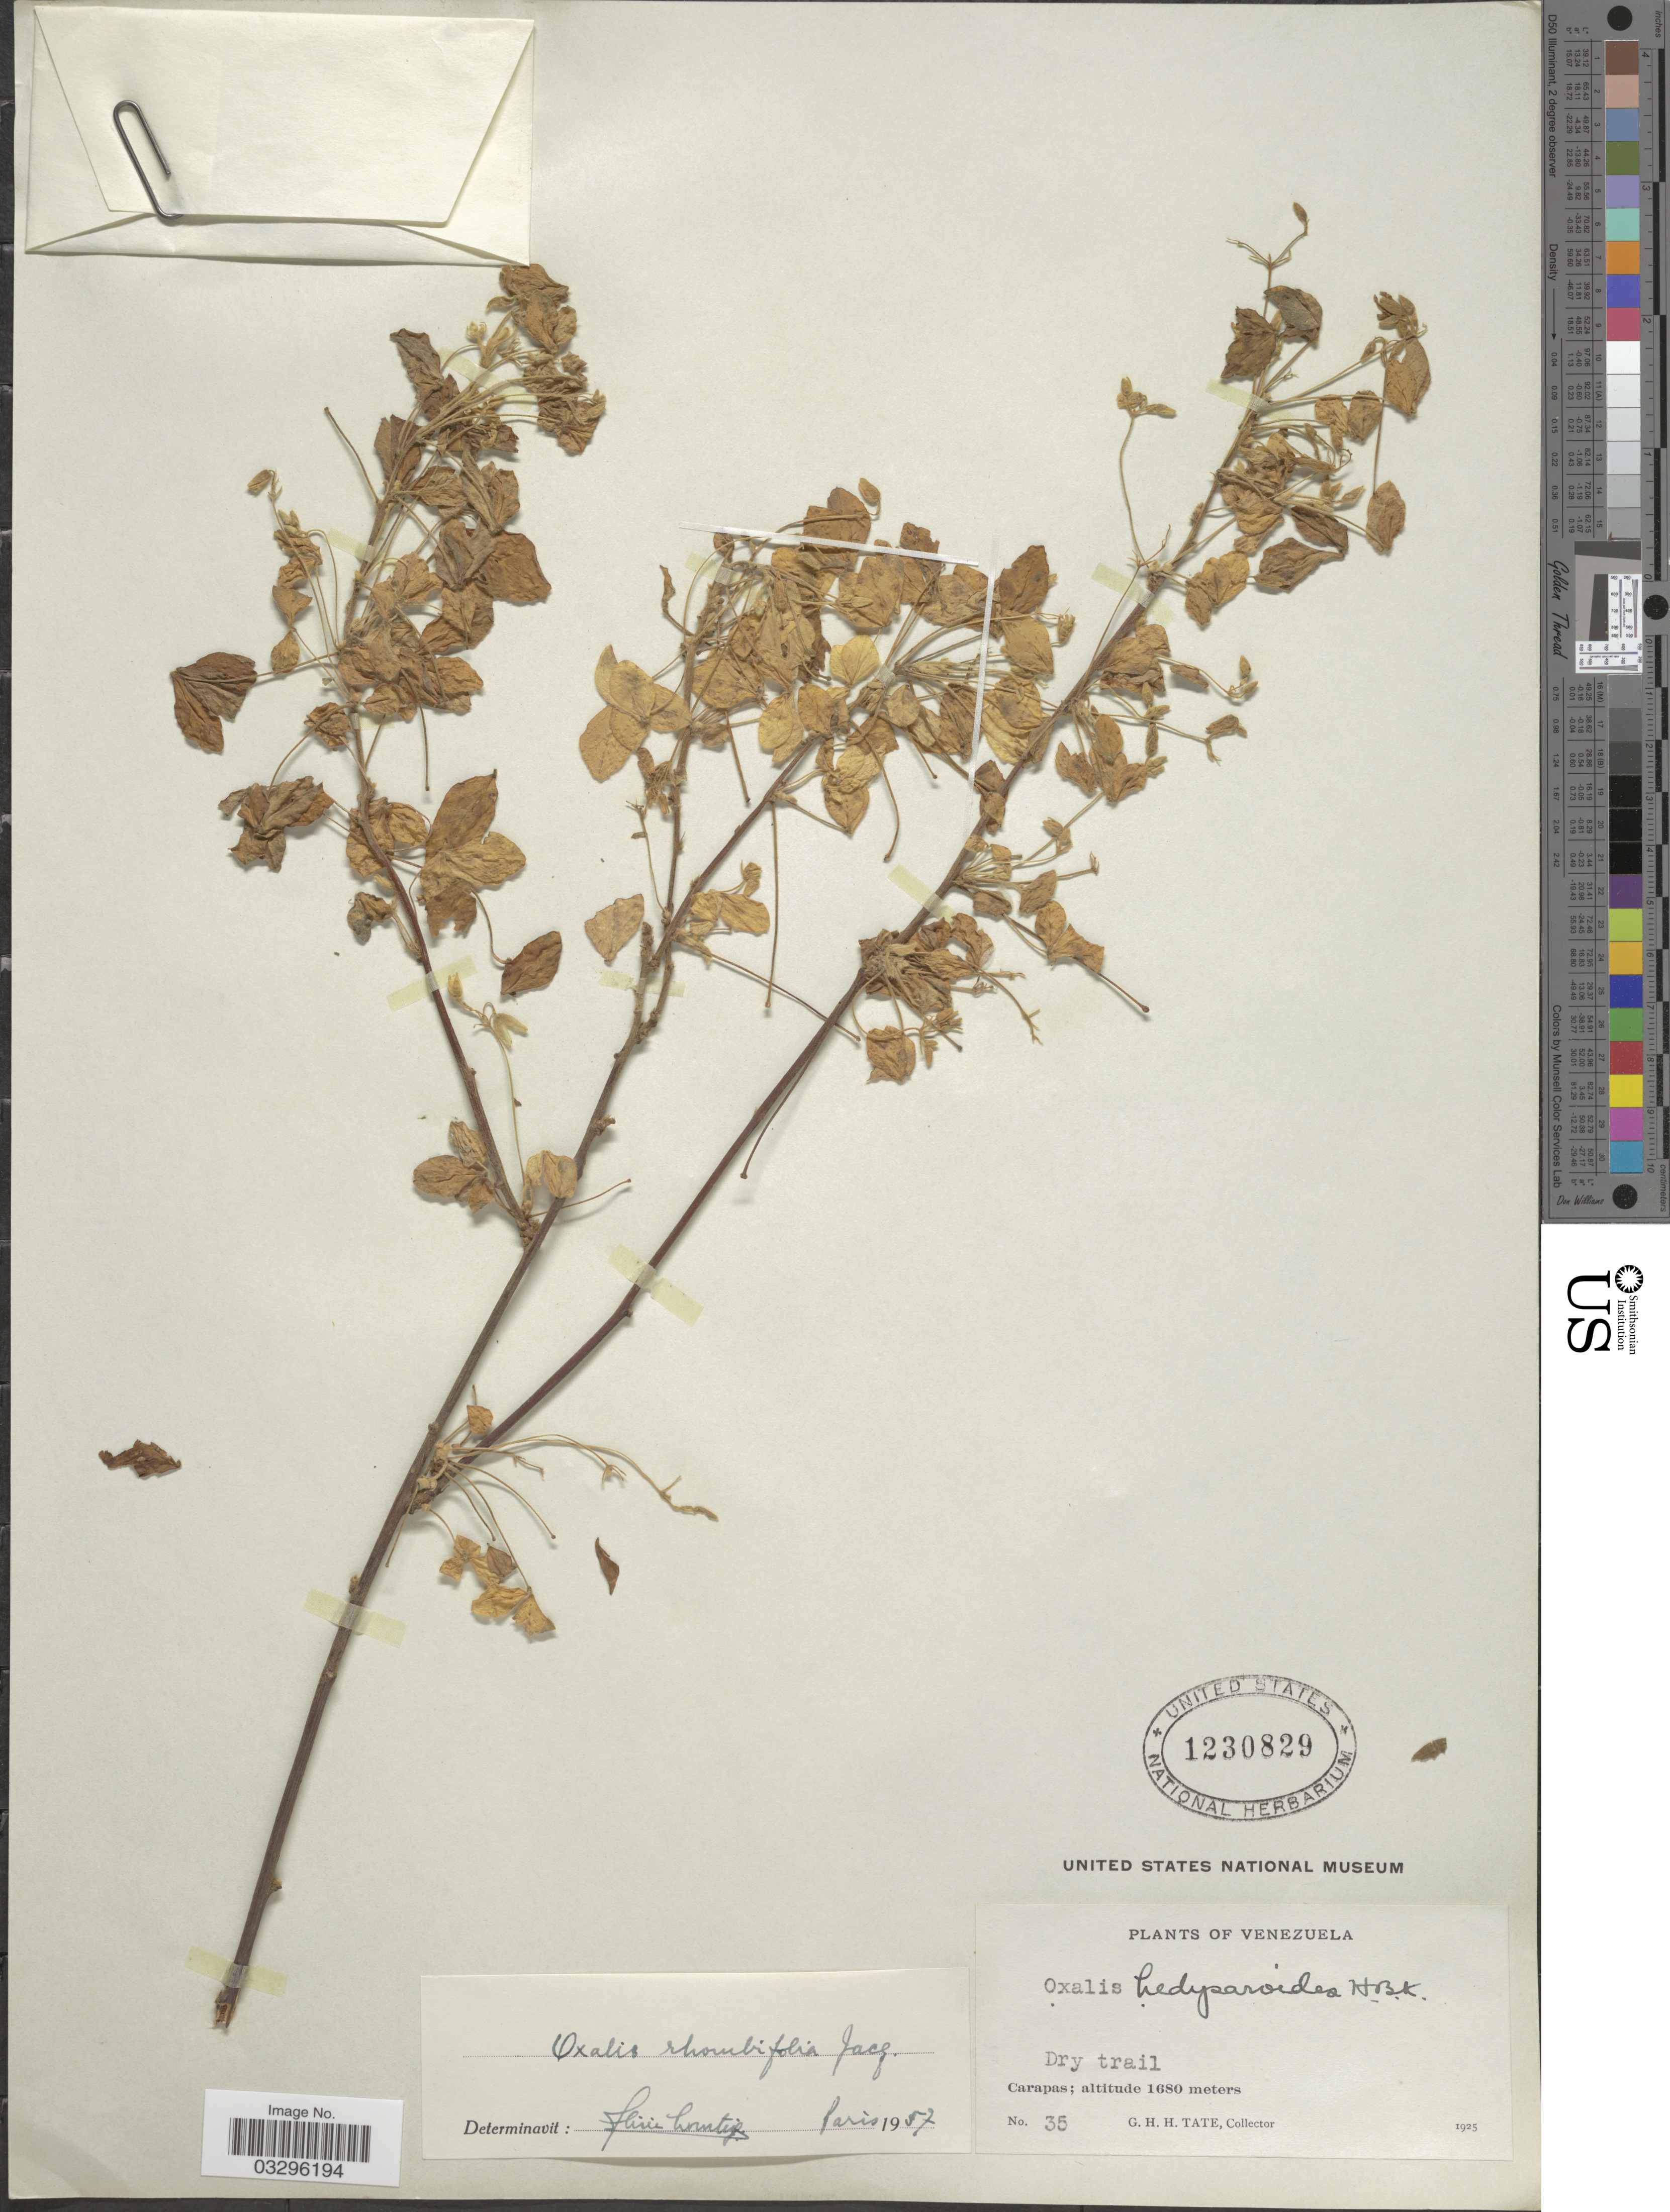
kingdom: Plantae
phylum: Tracheophyta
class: Magnoliopsida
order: Oxalidales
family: Oxalidaceae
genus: Oxalis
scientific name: Oxalis rhombifolia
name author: Jacq.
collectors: G. H. H.Tate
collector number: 35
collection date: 1925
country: Venezuela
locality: Carapas.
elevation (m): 1680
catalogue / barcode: US 1230829